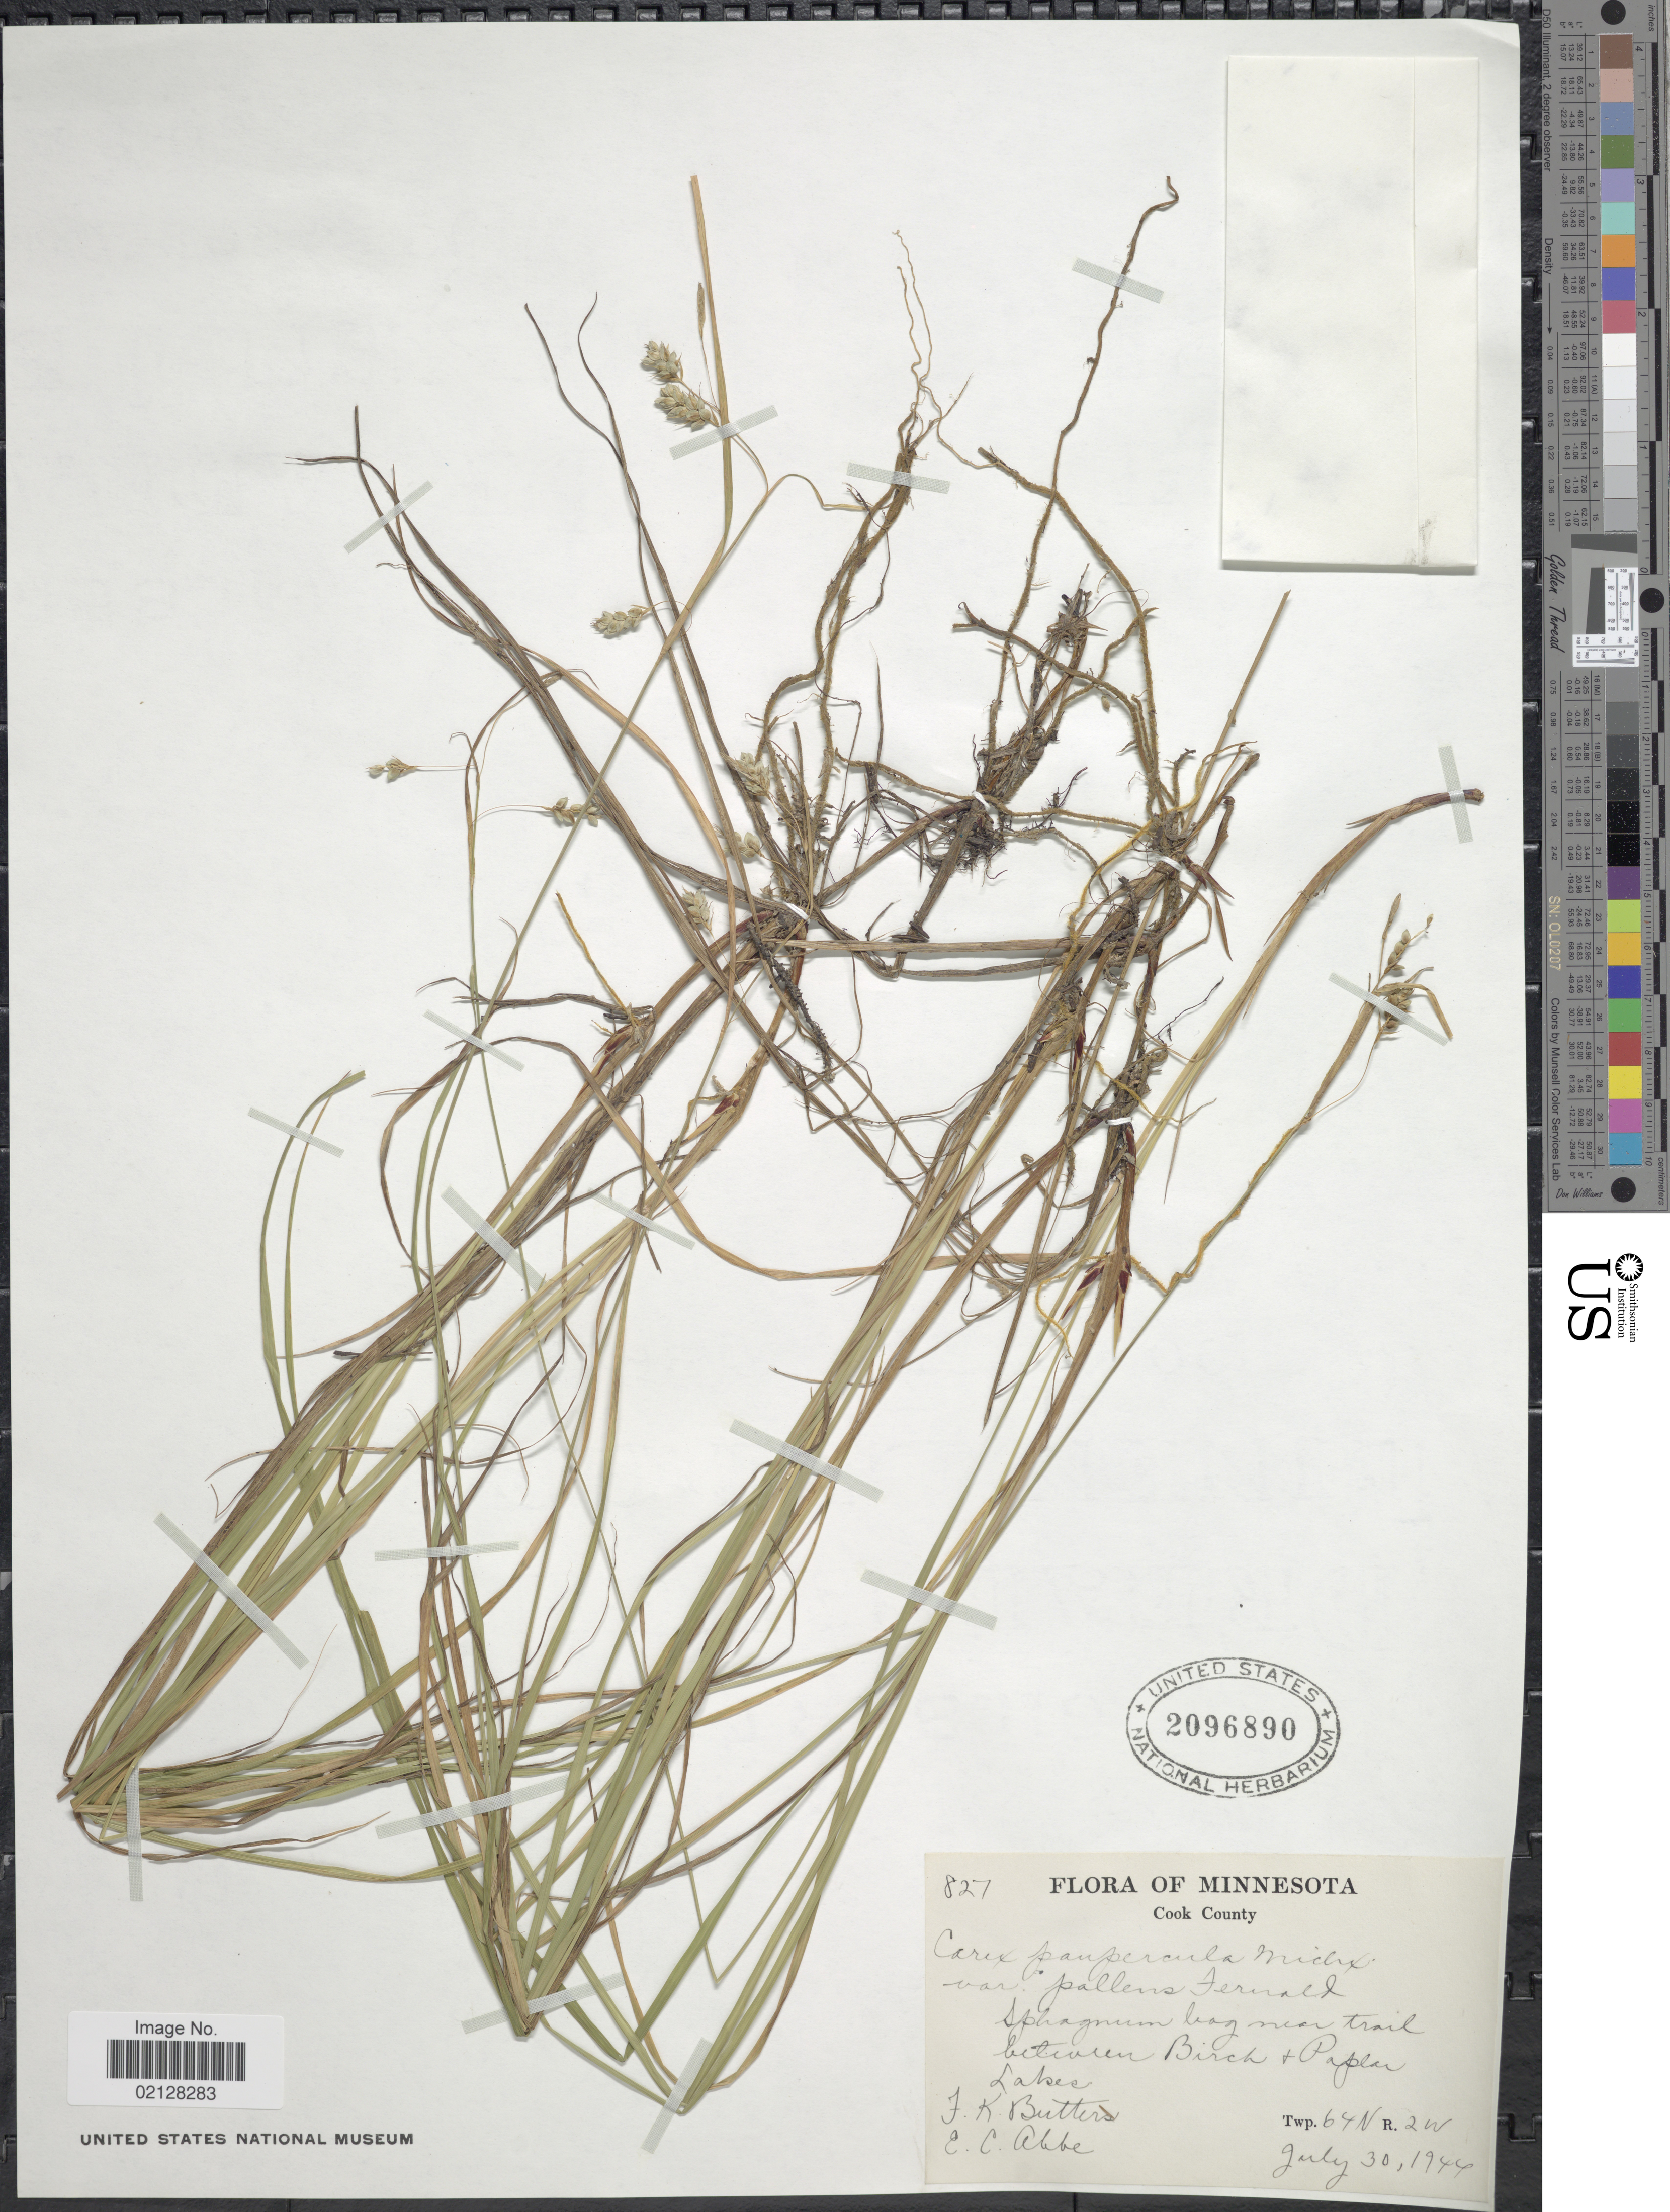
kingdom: Plantae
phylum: Tracheophyta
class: Liliopsida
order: Poales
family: Cyperaceae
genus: Carex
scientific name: Carex magellanica subsp. irrigua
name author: (Wahlenb.) Hiitonen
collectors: I. Butter & E. C. Abbe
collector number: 827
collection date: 1944-07-30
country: United States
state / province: Minnesota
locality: Coo County, Near trail between Birch & Paplar Labes, Two. 64N R. 2W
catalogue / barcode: US 2096890